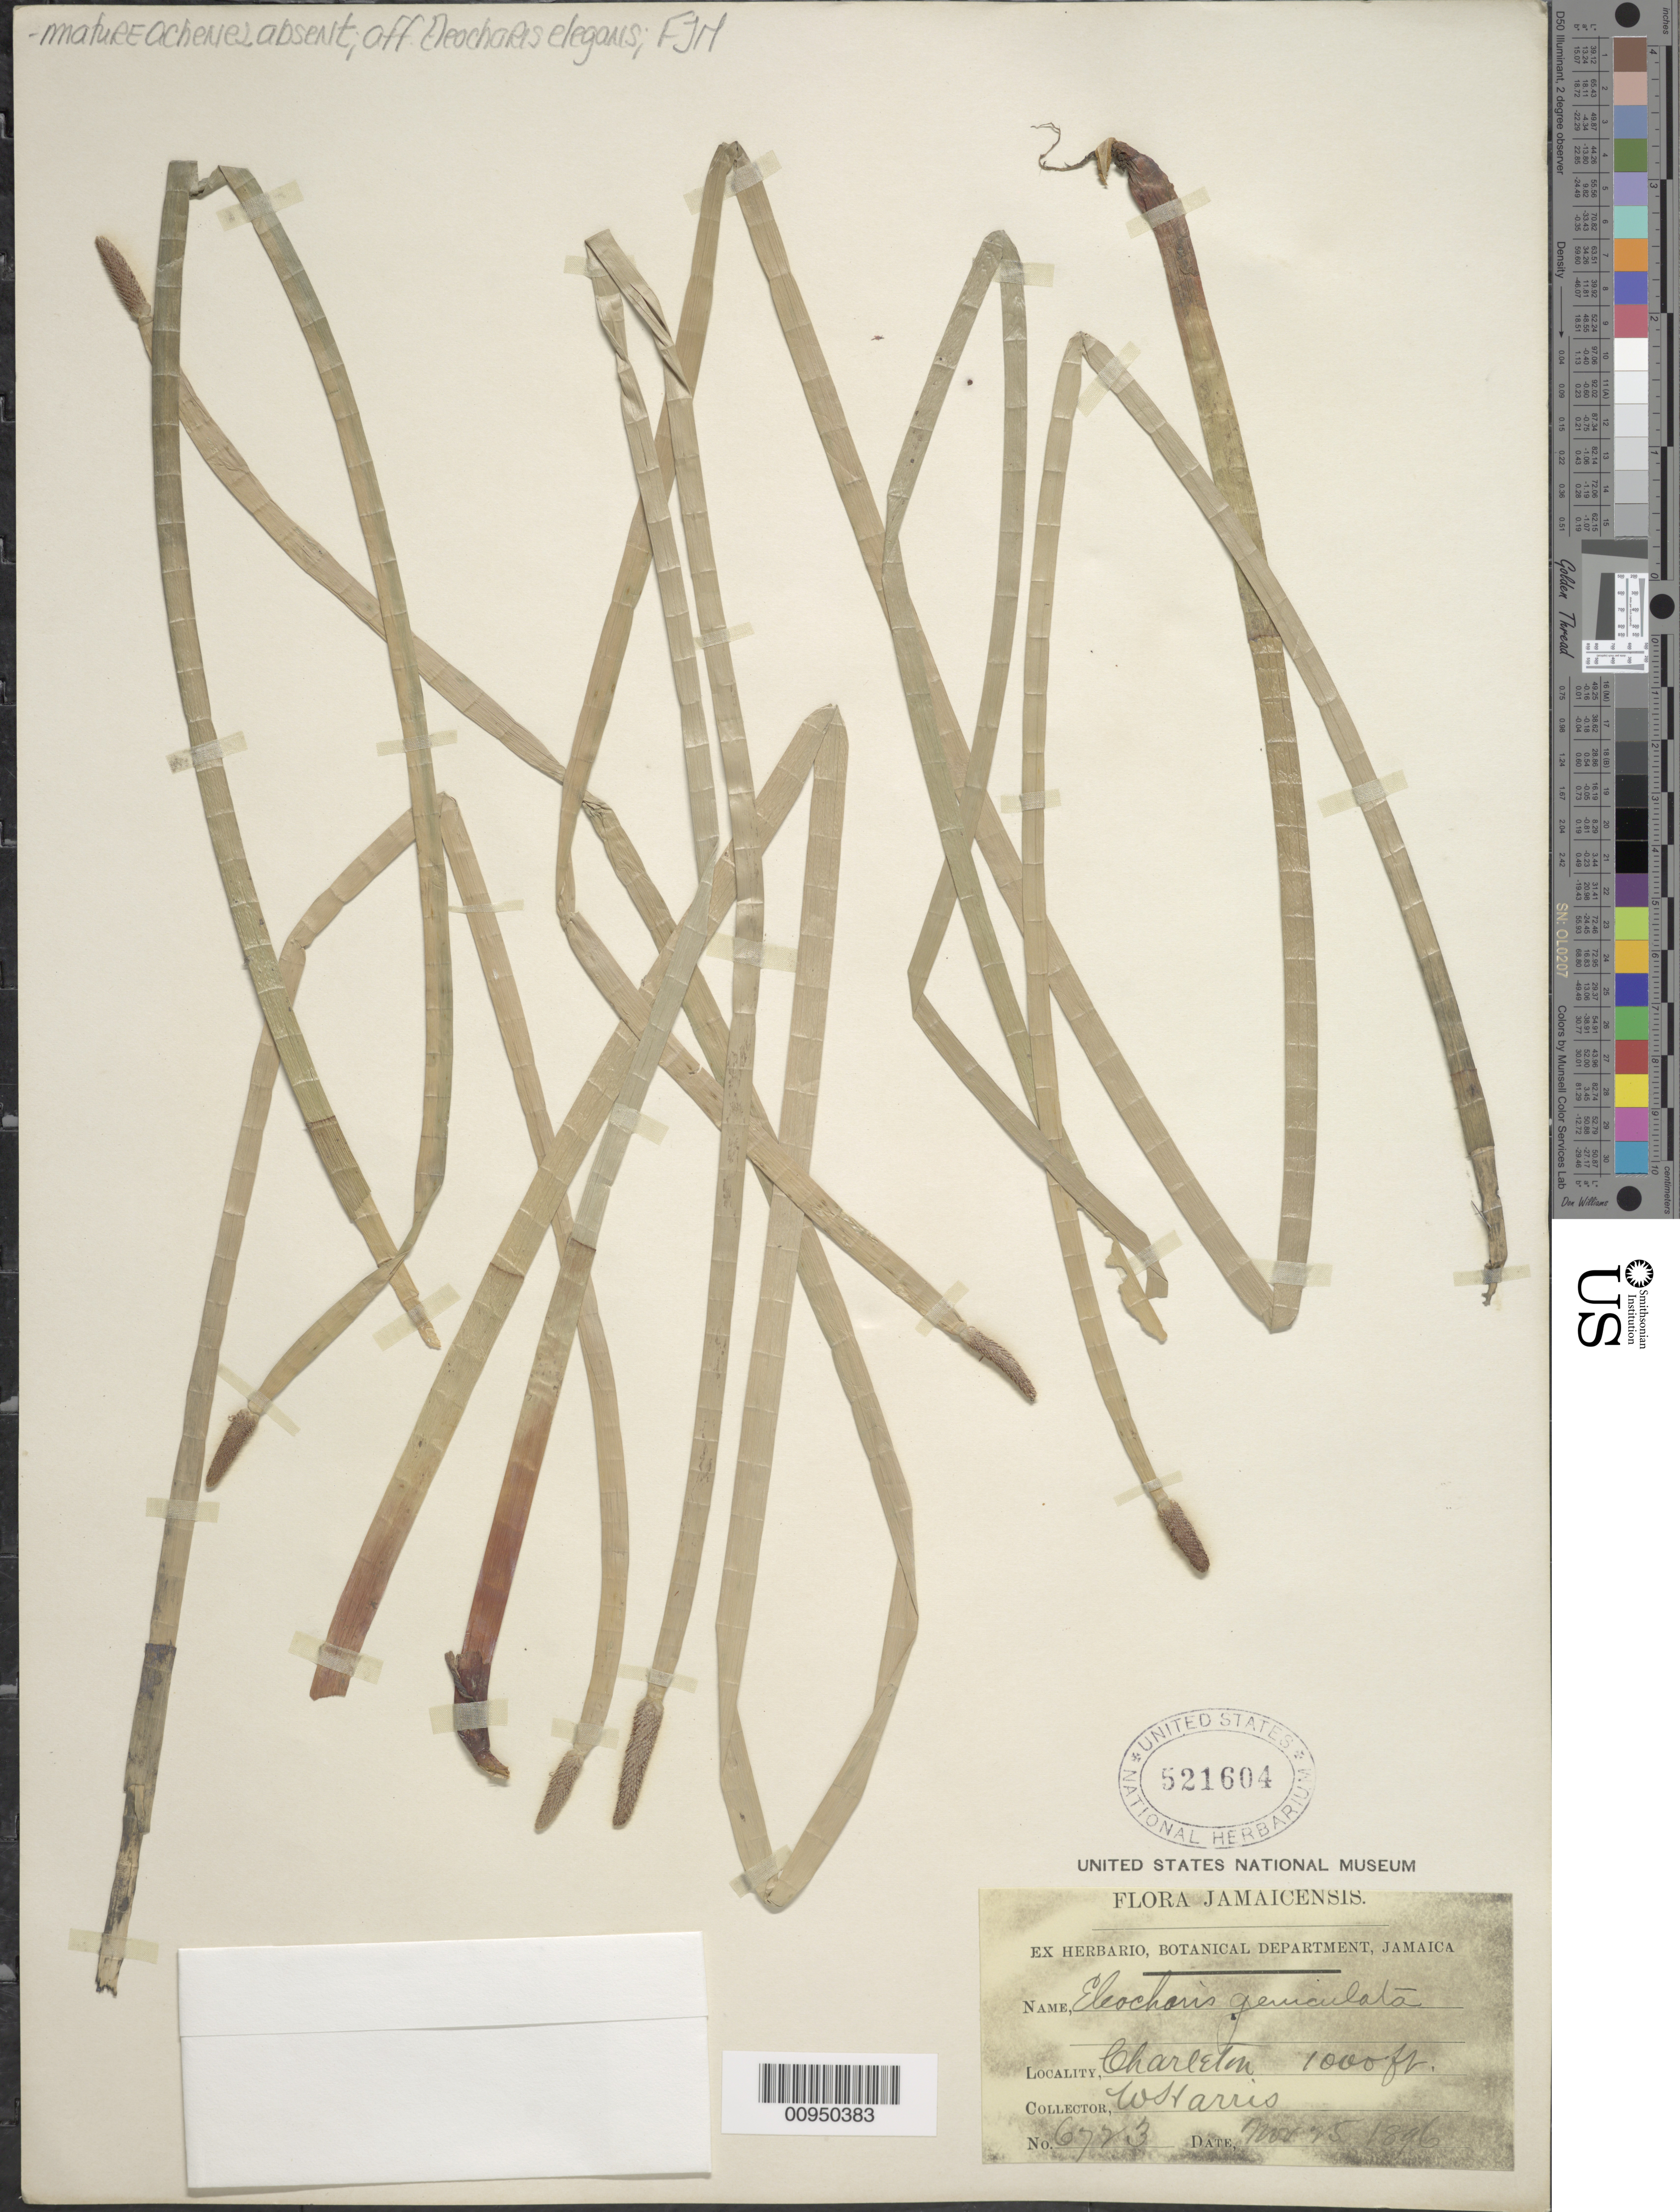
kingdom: Plantae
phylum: Tracheophyta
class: Liliopsida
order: Poales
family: Cyperaceae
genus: Eleocharis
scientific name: Eleocharis elegans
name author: (Kunth) Roem. & Schult.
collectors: W. H. Harris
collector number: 6723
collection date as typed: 25 Nov 1896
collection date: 1896-11-25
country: Jamaica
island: Jamaica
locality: Charleton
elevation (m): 305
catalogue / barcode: US 521604